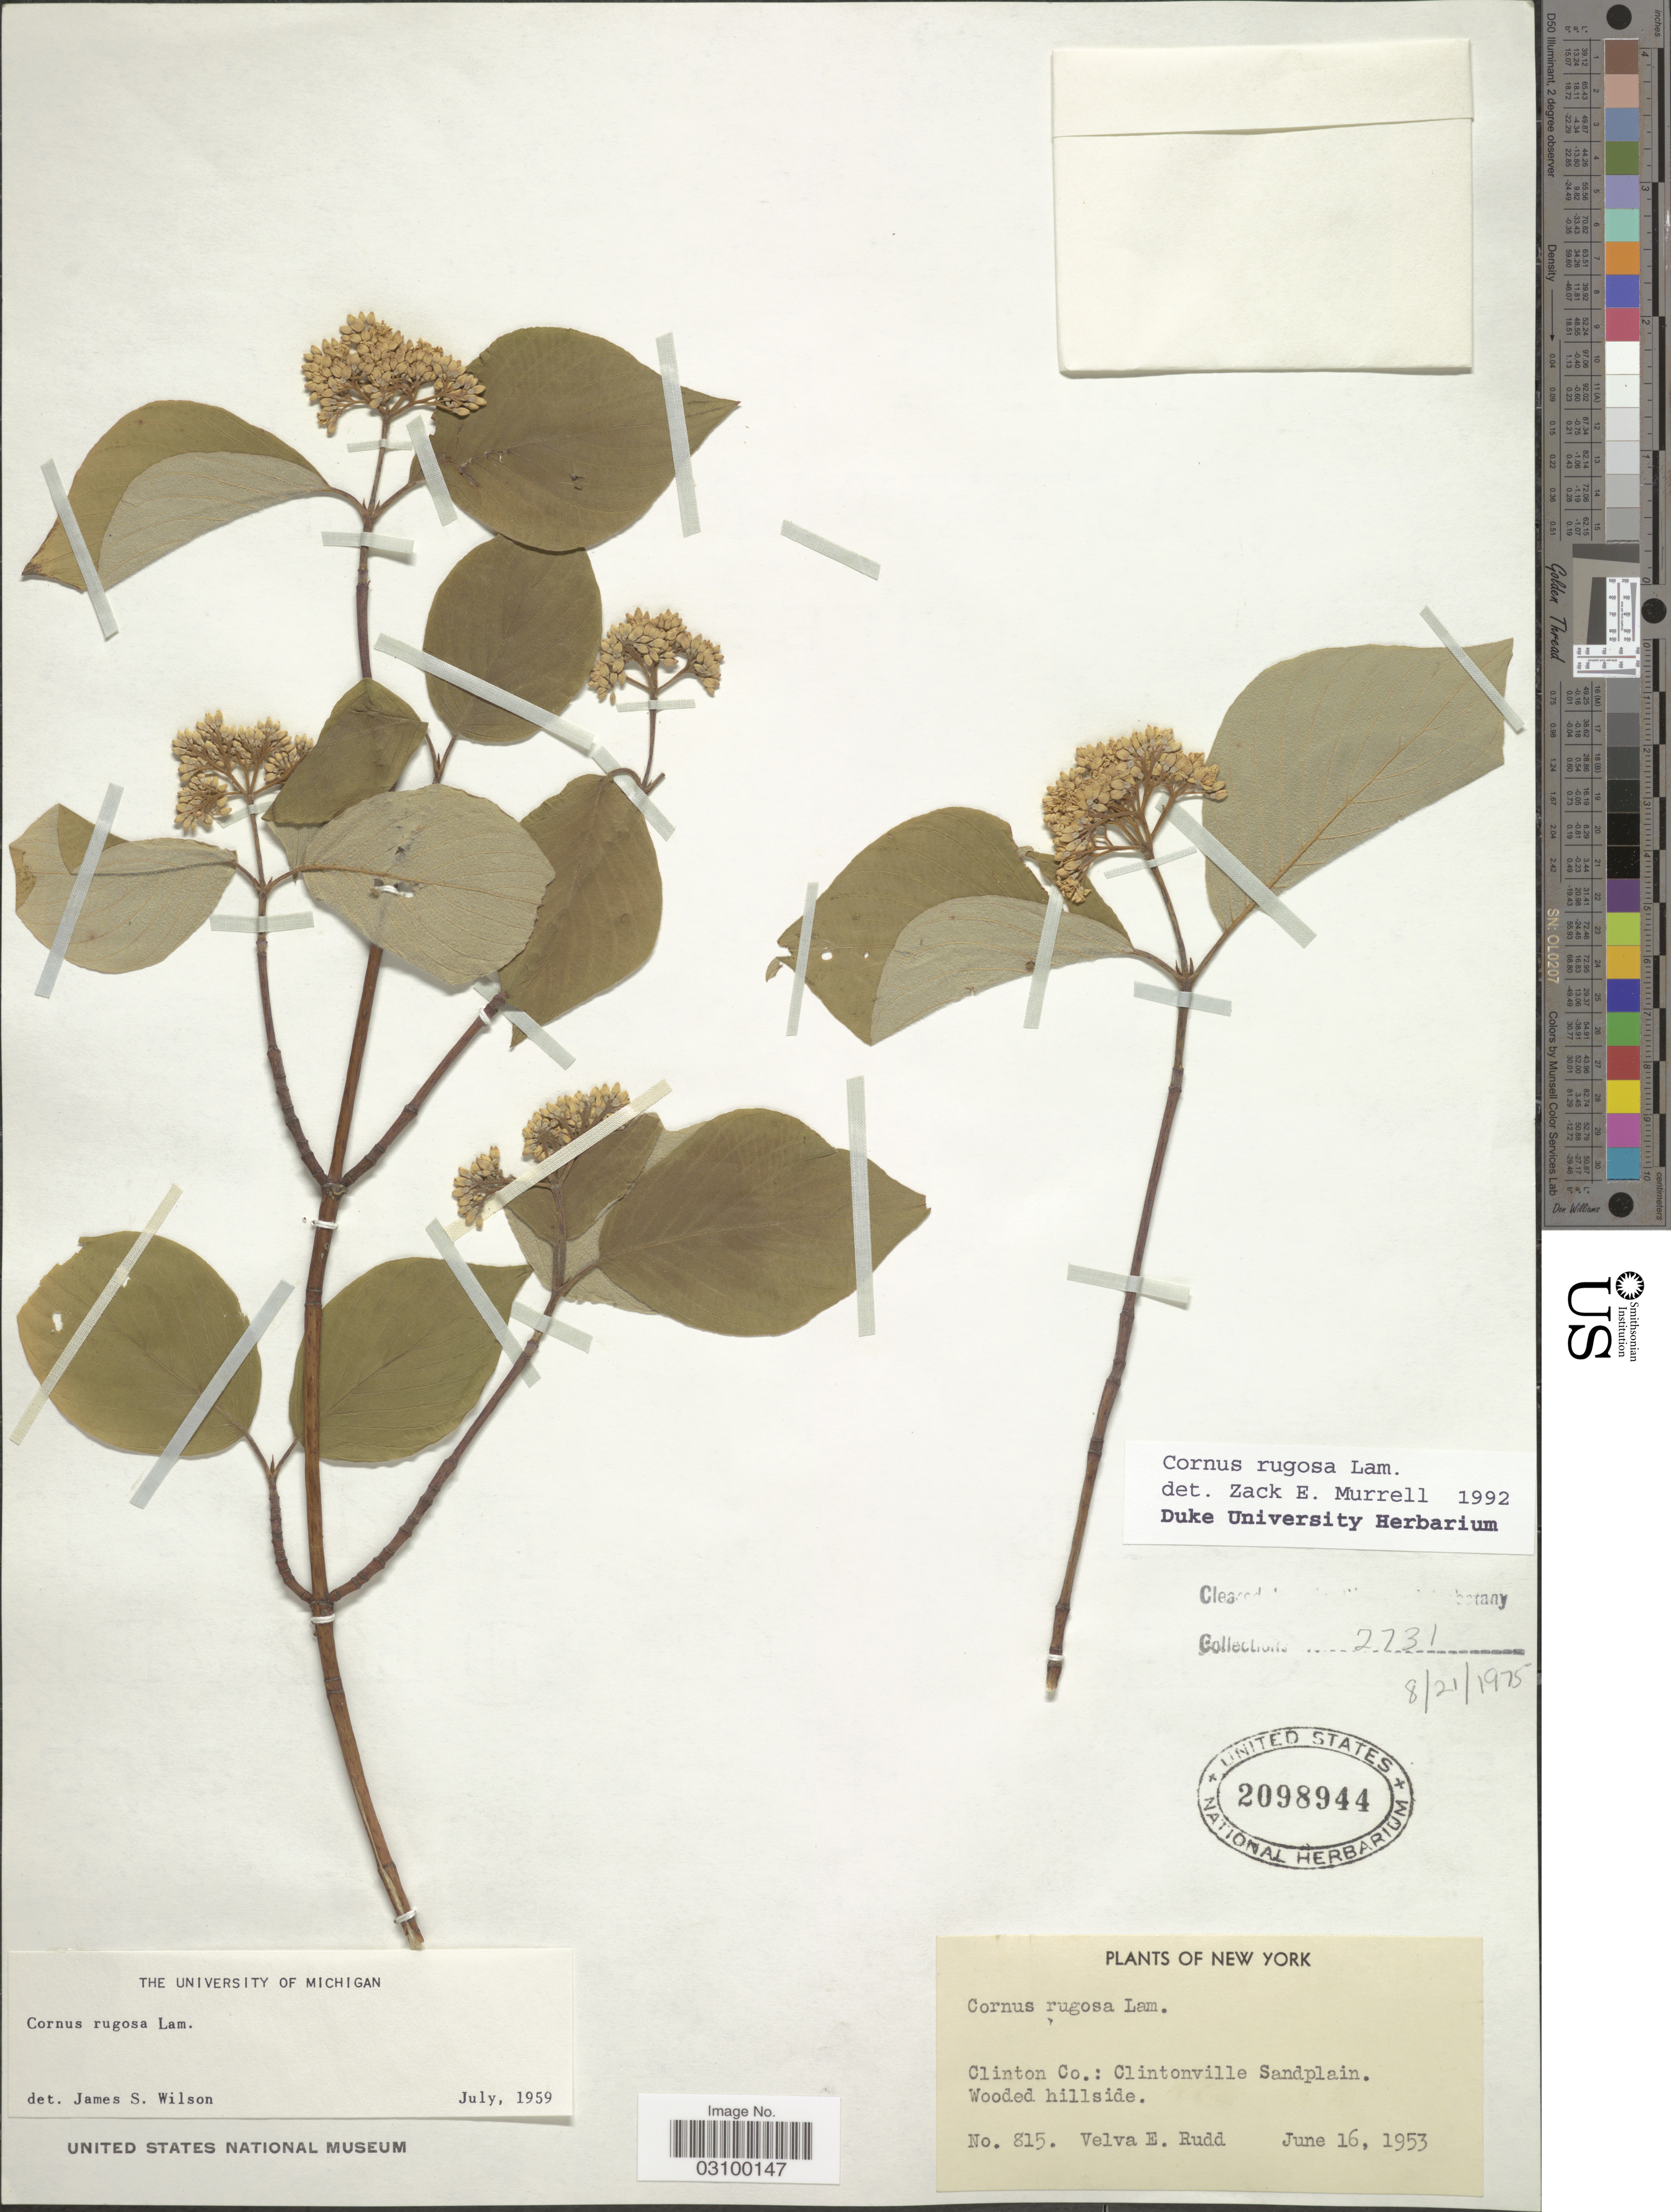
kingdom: Plantae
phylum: Tracheophyta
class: Magnoliopsida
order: Cornales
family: Cornaceae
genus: Cornus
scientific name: Cornus rugosa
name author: Lam.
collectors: V. E. Rudd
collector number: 815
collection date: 1953-06-16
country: United States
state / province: New York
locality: Clinton Co.: Clintonville Sandplain.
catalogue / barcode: US 2098944